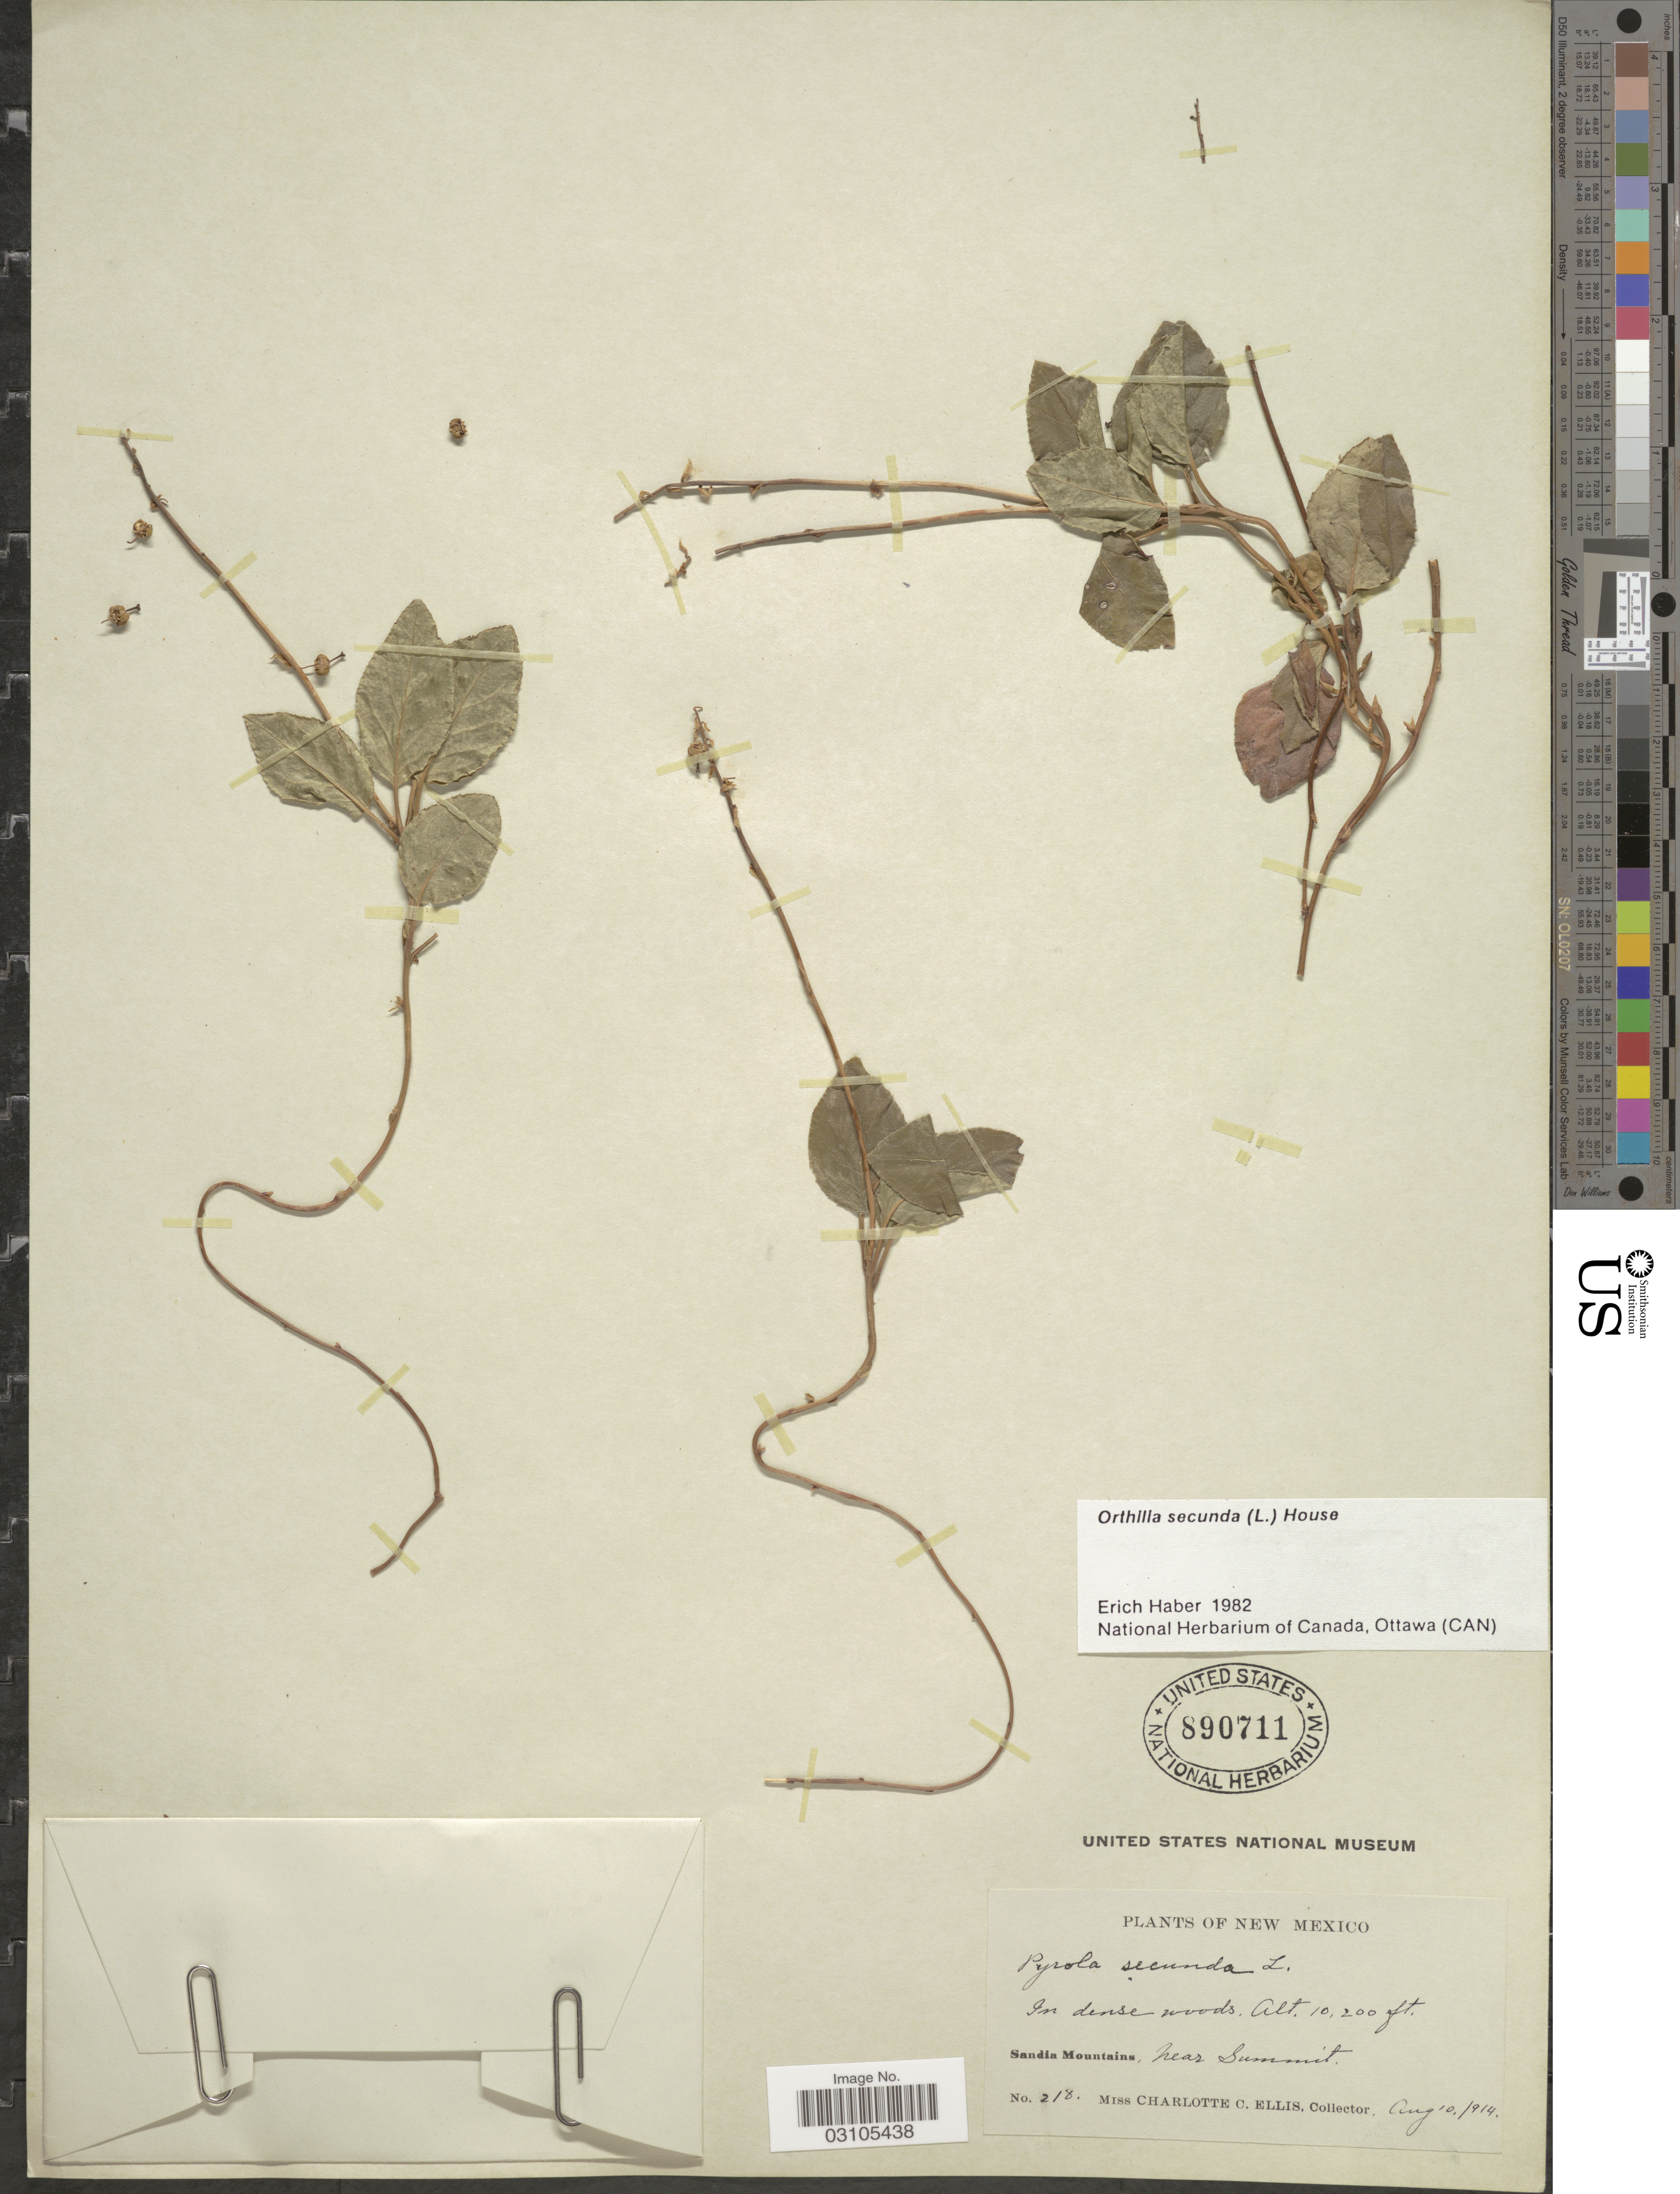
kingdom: Plantae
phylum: Tracheophyta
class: Magnoliopsida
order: Ericales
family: Ericaceae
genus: Orthilia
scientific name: Orthilia secunda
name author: (L.) House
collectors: C. C. Ellis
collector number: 218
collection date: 1914-08-10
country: United States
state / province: New Mexico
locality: Sandia Mountains, near Summit.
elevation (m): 3109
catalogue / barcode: US 890711